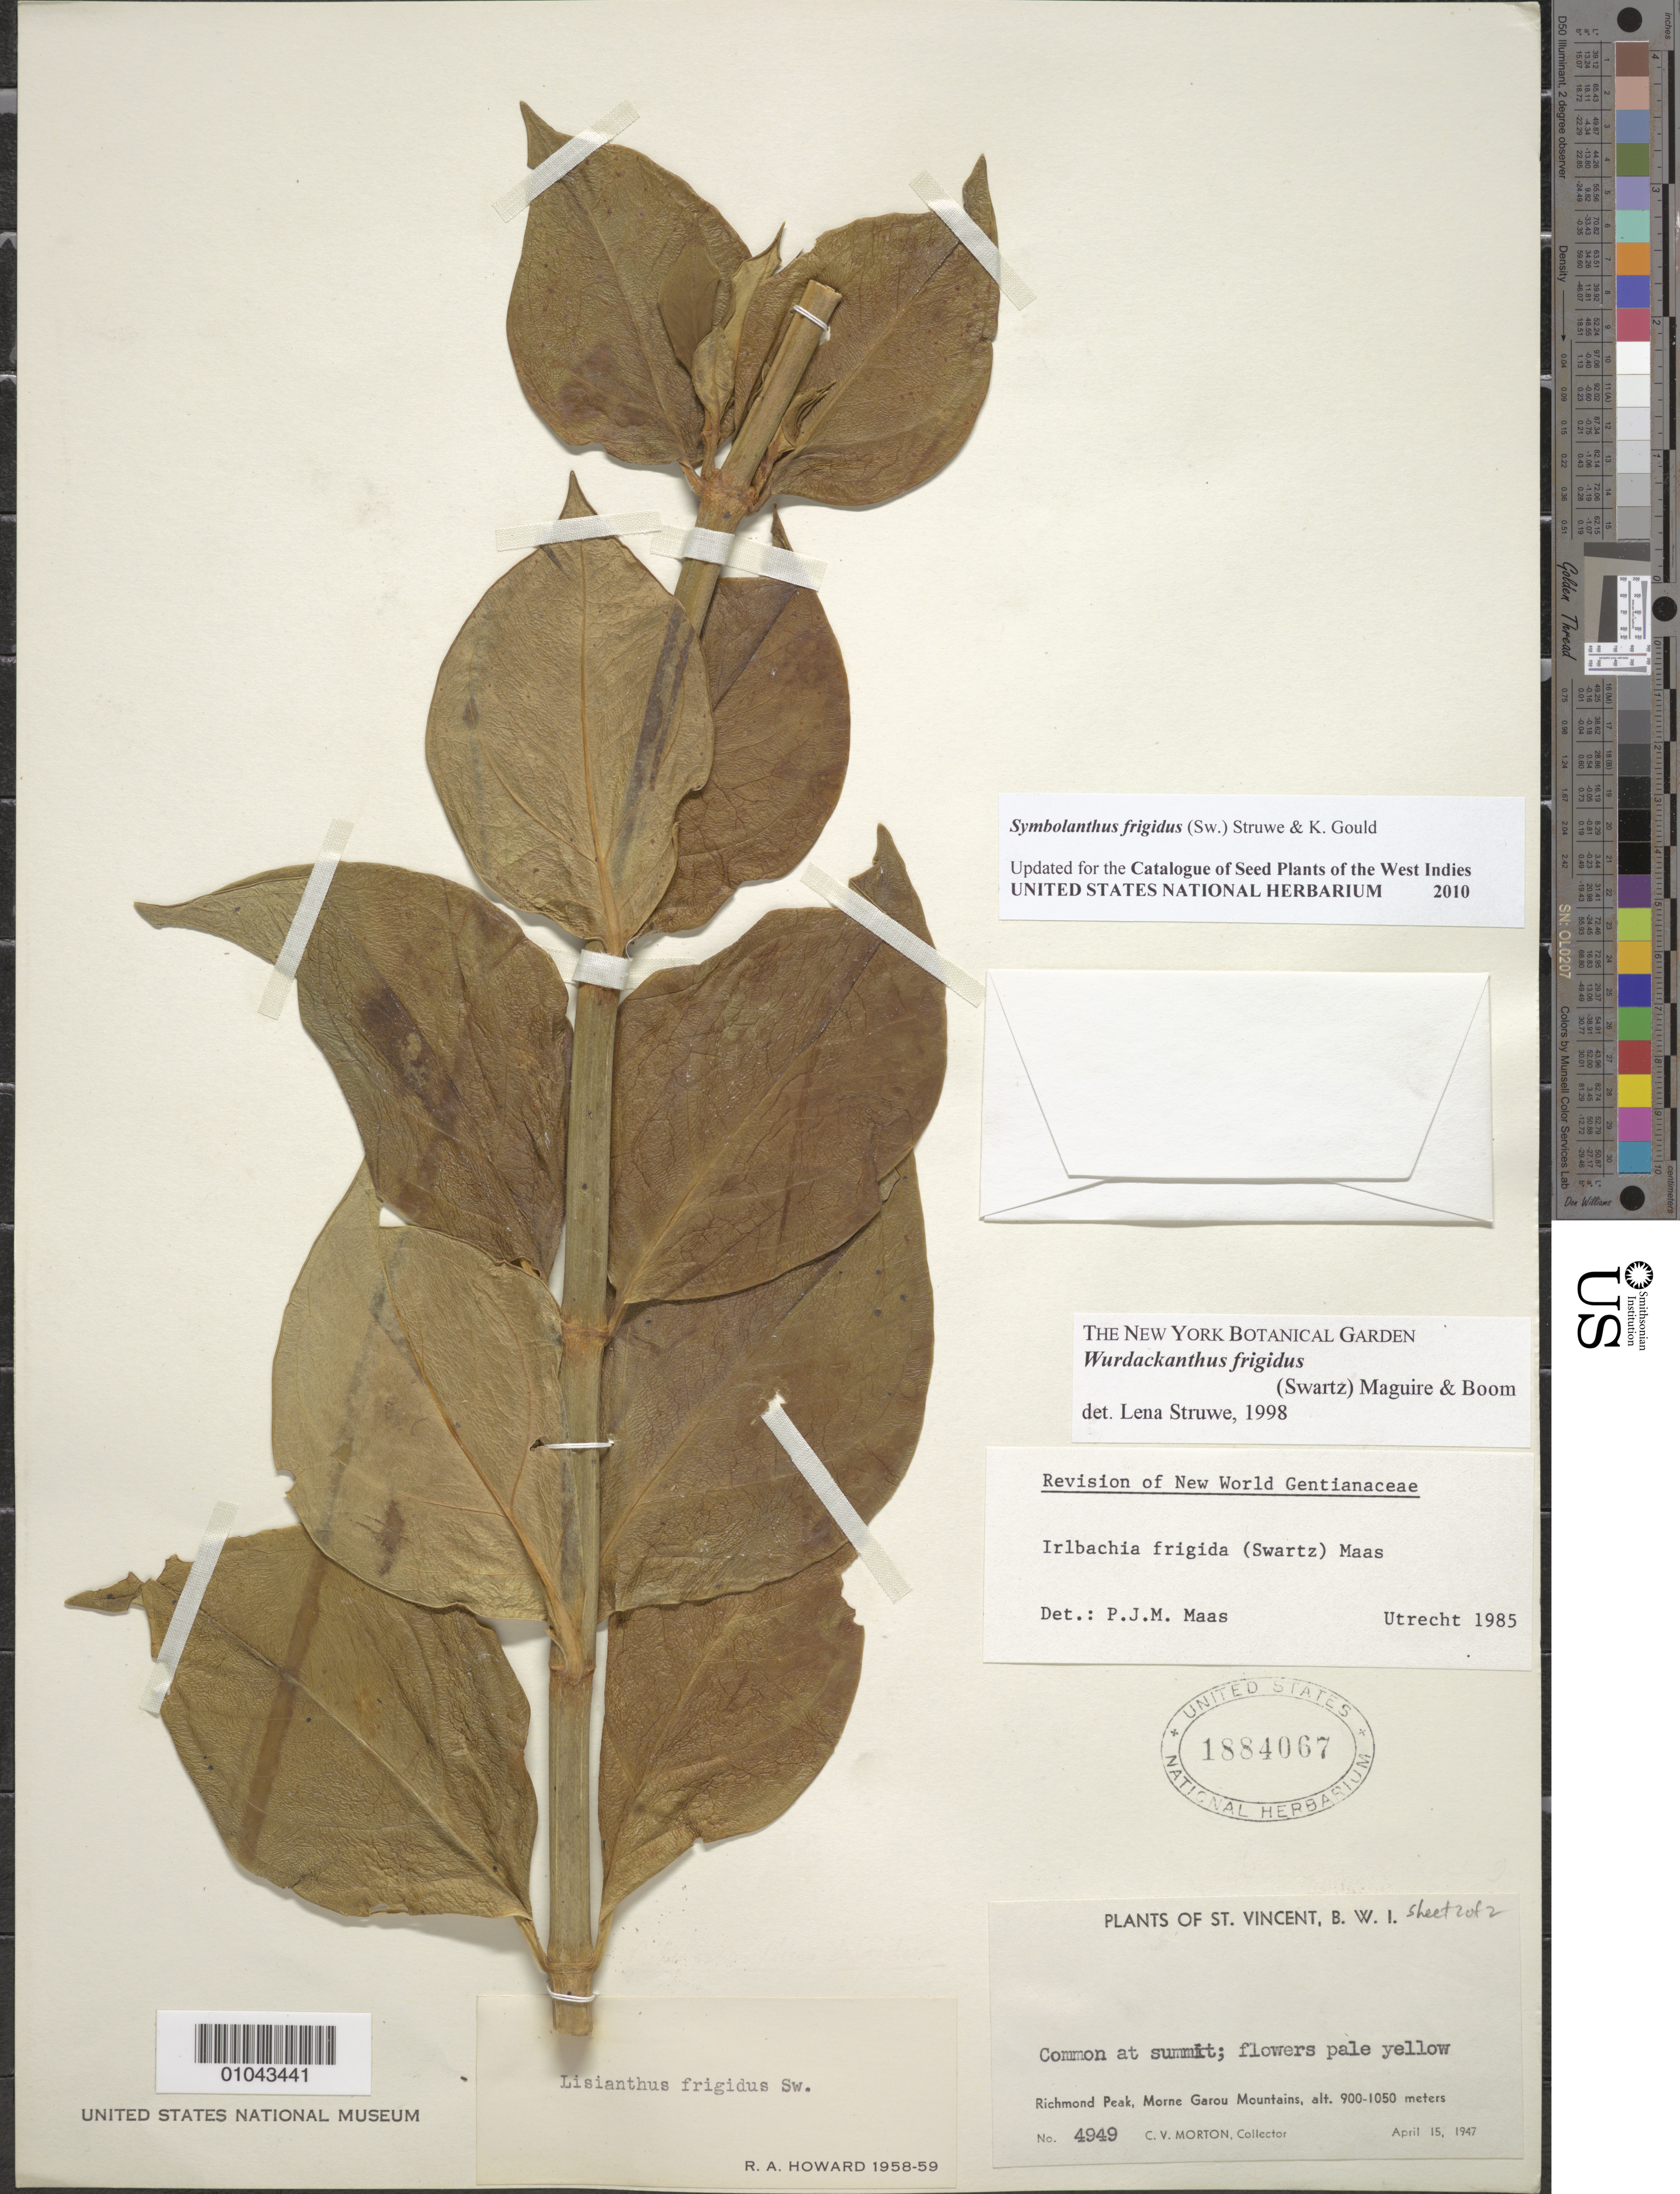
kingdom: Plantae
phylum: Tracheophyta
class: Magnoliopsida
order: Gentianales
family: Gentianaceae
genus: Symbolanthus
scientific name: Symbolanthus frigidus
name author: (Sw.) Struwe & K. R. Gould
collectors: C. V. Morton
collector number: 4949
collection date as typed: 15 Apr 1947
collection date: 1947-04-15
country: St. Vincent - Grenadines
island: St. Vincent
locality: Richmond Peak, Morne Garou Mountains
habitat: Common at summit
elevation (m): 900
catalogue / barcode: US 1884067